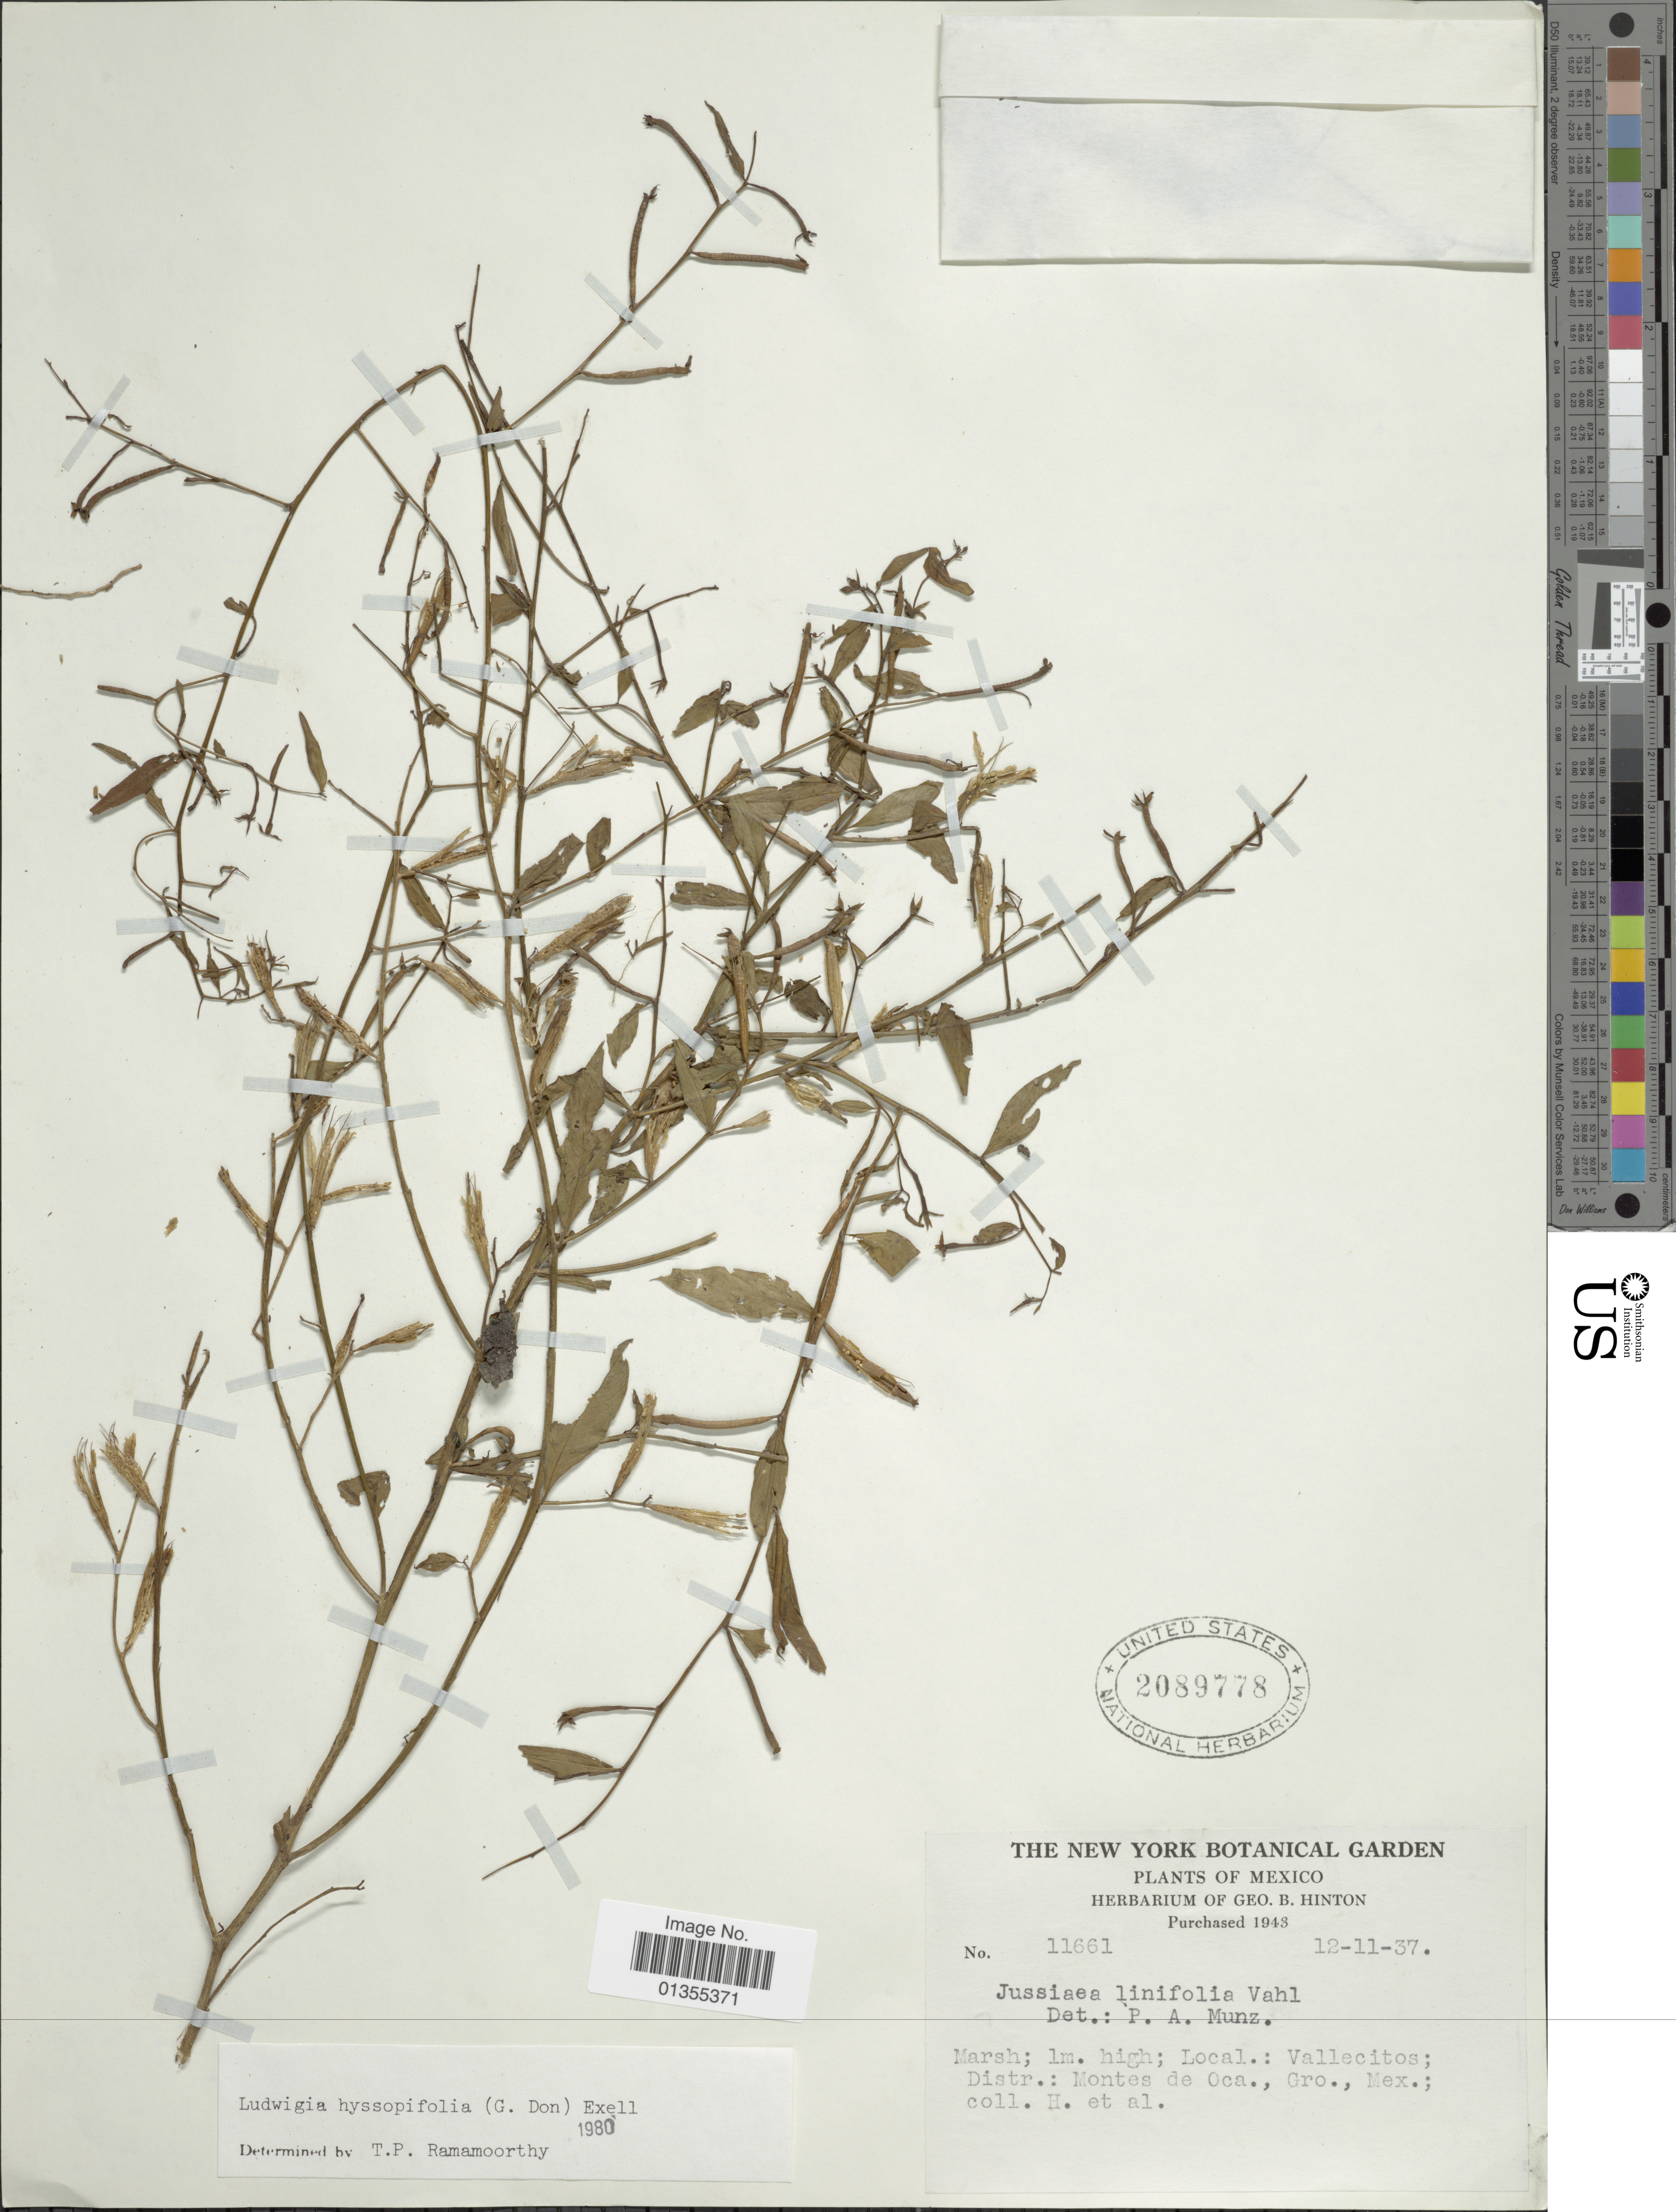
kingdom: Plantae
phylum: Tracheophyta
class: Magnoliopsida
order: Myrtales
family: Onagraceae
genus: Ludwigia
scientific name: Ludwigia hyssopifolia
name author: (G. Don) Exell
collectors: G. B. Hinton & et al.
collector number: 11661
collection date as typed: Transcribed d/m/y: 11/12/37; 12-11-37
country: Mexico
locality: Vallecitos. Distr. Montes de Oca., Gro.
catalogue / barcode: US 2089778